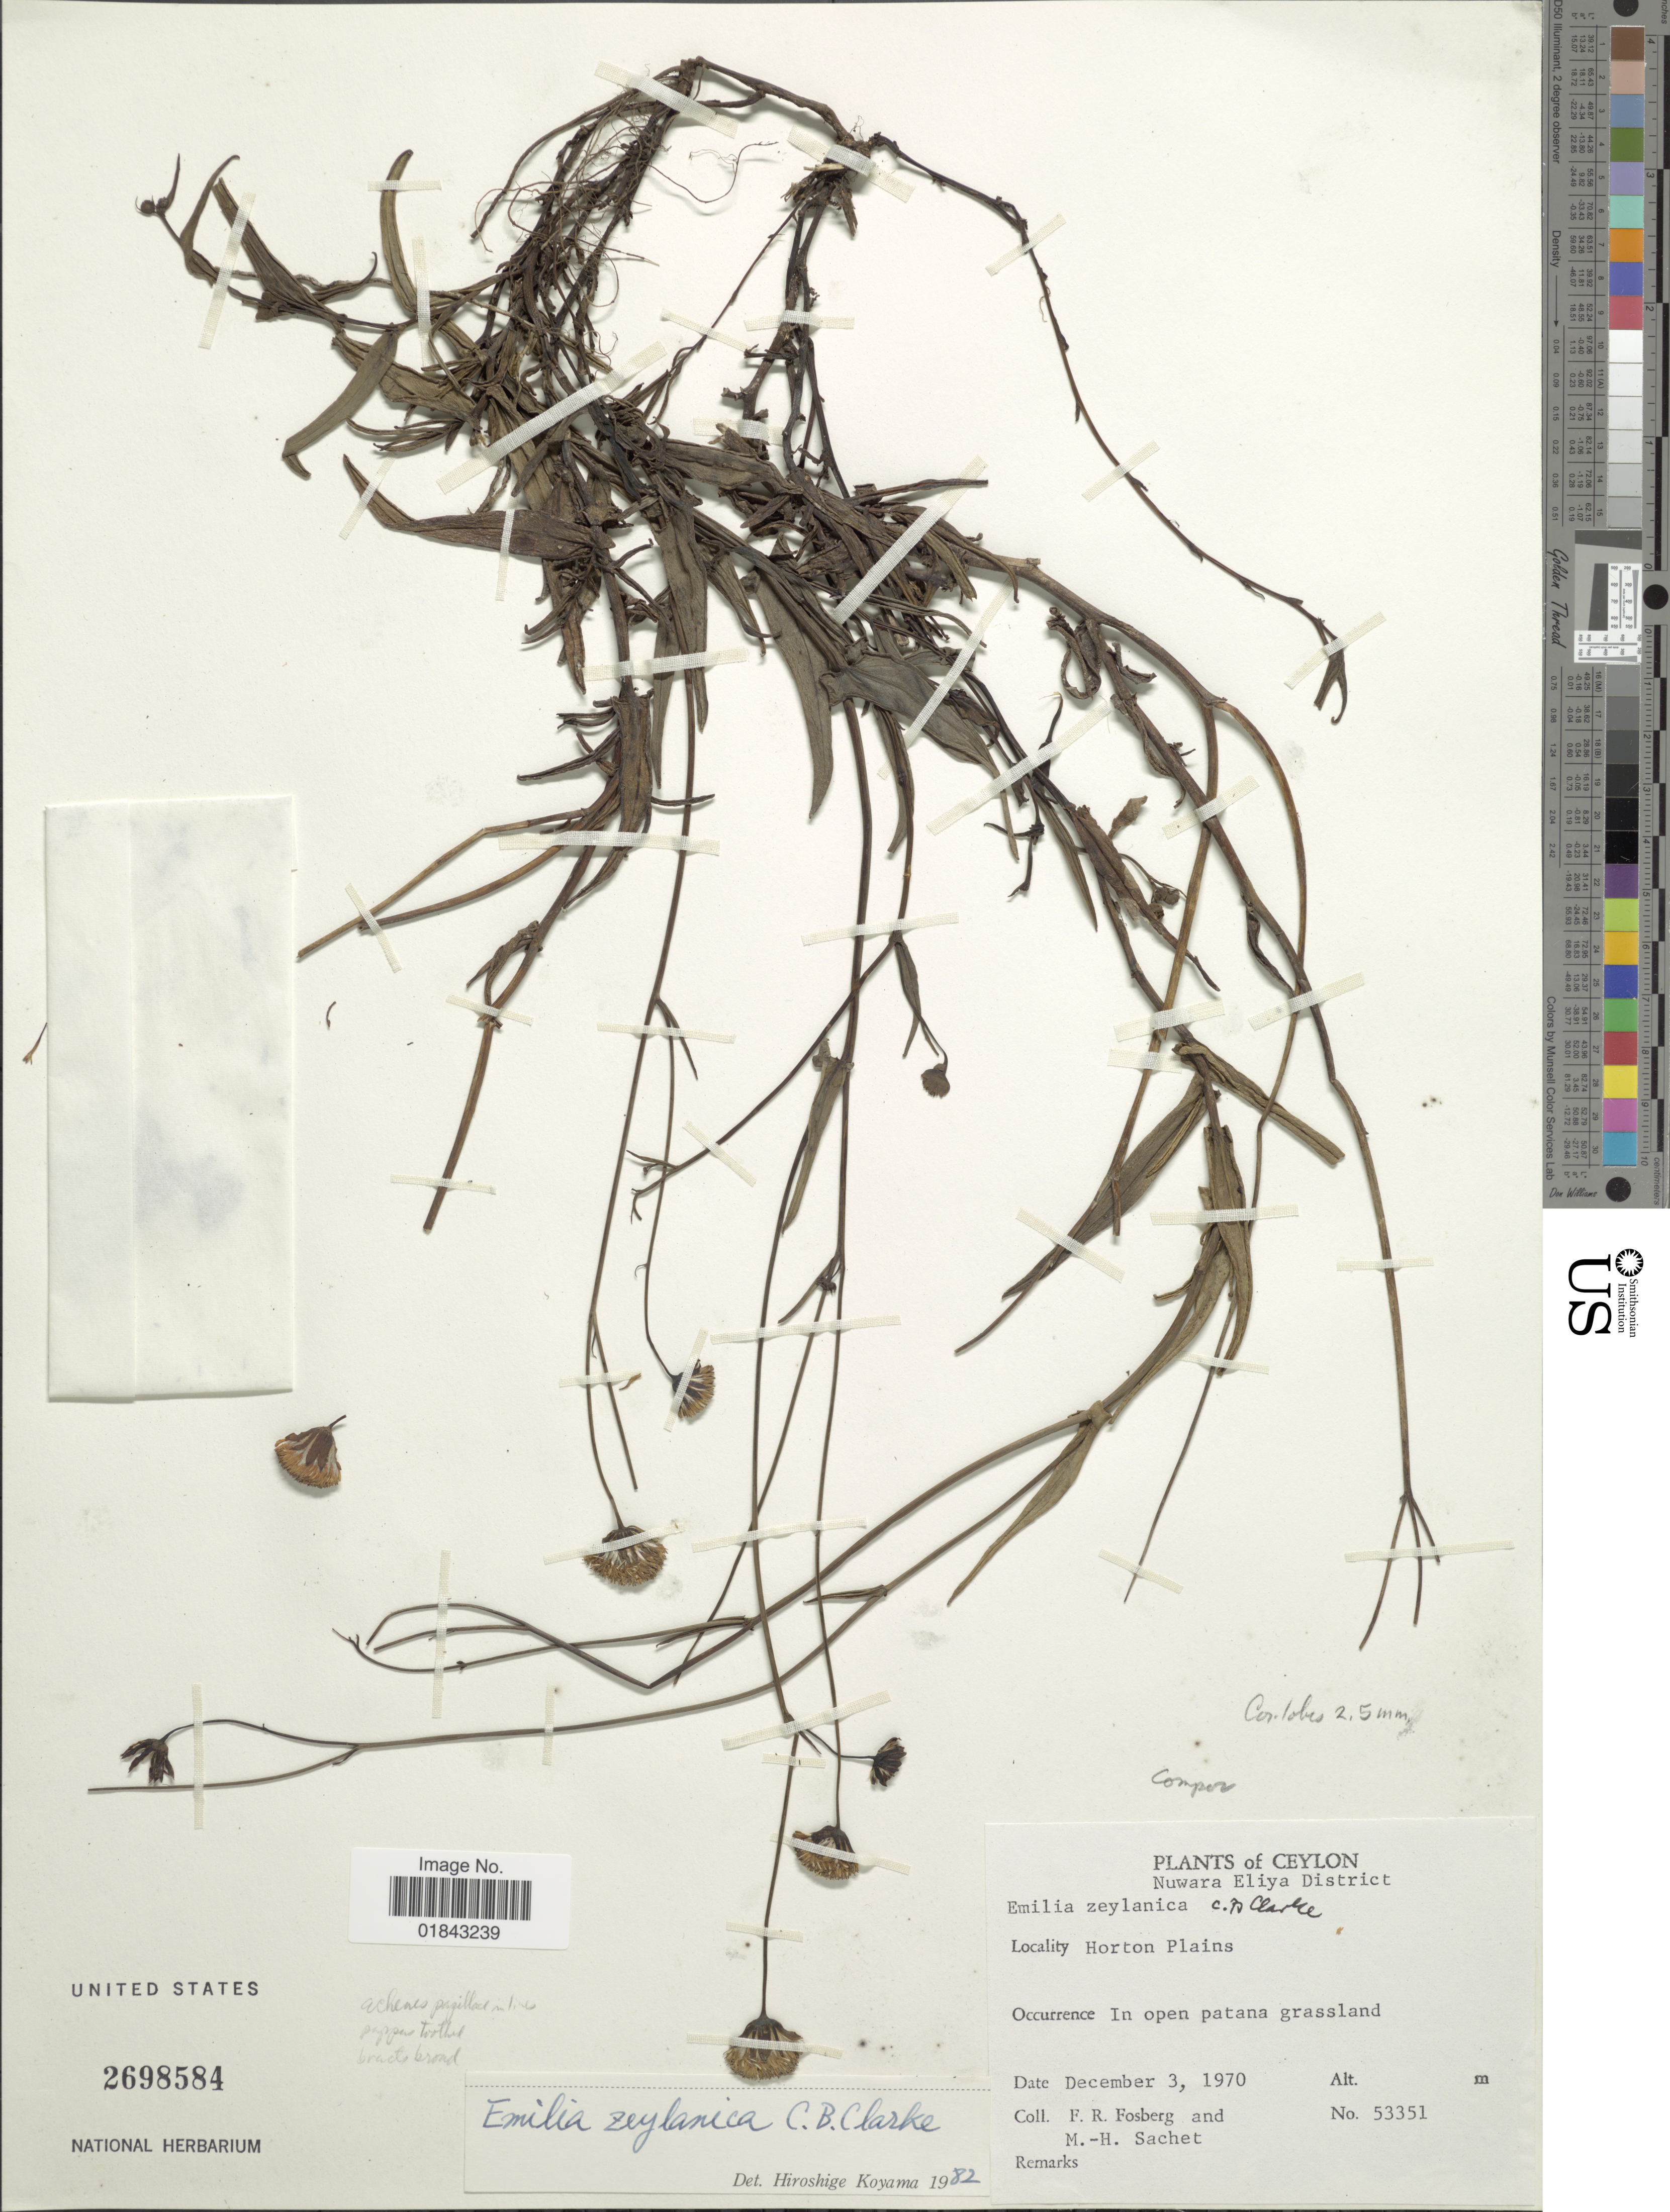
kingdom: Plantae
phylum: Tracheophyta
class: Magnoliopsida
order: Asterales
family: Asteraceae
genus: Emilia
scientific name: Emilia zeylanica var. walkeri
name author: (Hook. f.) Trimen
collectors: F. R. Fosberg & M.-H. Sachet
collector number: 53351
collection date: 1970-12-03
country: Sri Lanka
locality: Ceylon, Nuwara Eliya District, Horton Plains, in open patana grassland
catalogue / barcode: US 2698584